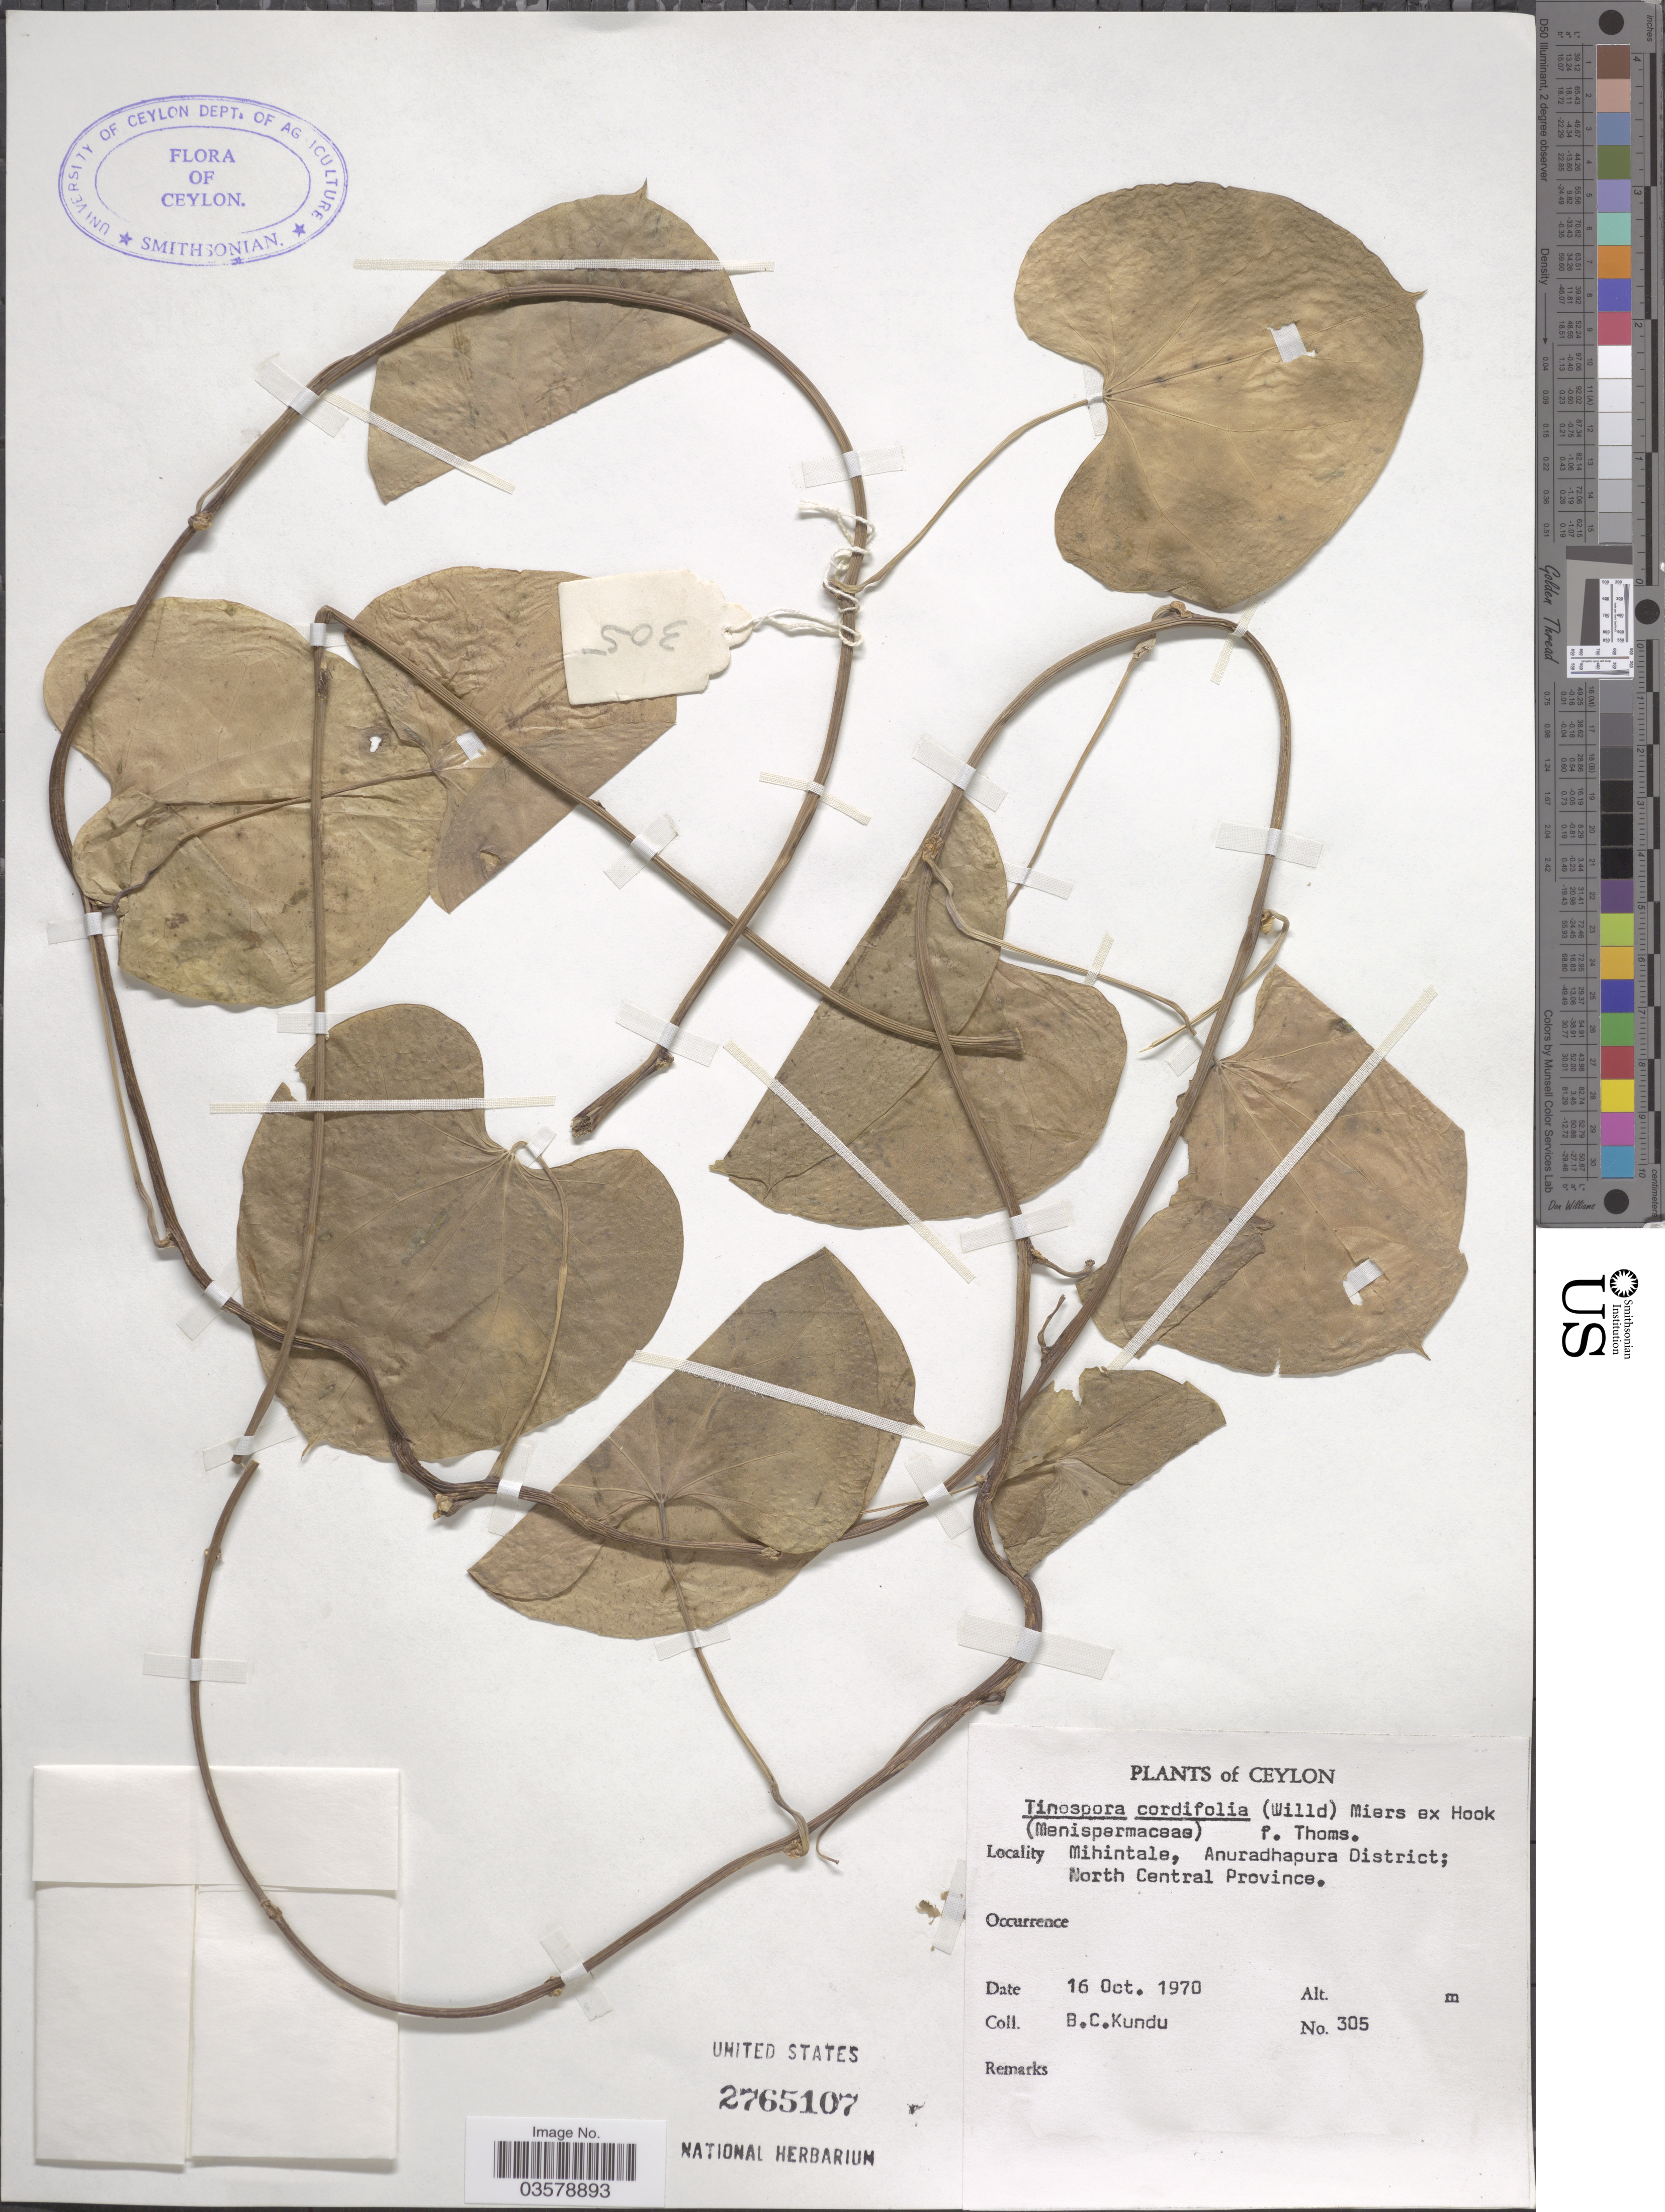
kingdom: Plantae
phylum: Tracheophyta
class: Magnoliopsida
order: Ranunculales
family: Menispermaceae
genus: Tinospora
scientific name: Tinospora cordifolia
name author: Miers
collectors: B. C. Kundu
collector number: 305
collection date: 1970-10-16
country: Sri Lanka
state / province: North Central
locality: Ceylon. Mihintale, Anuradhapura District.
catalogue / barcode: US 2765107